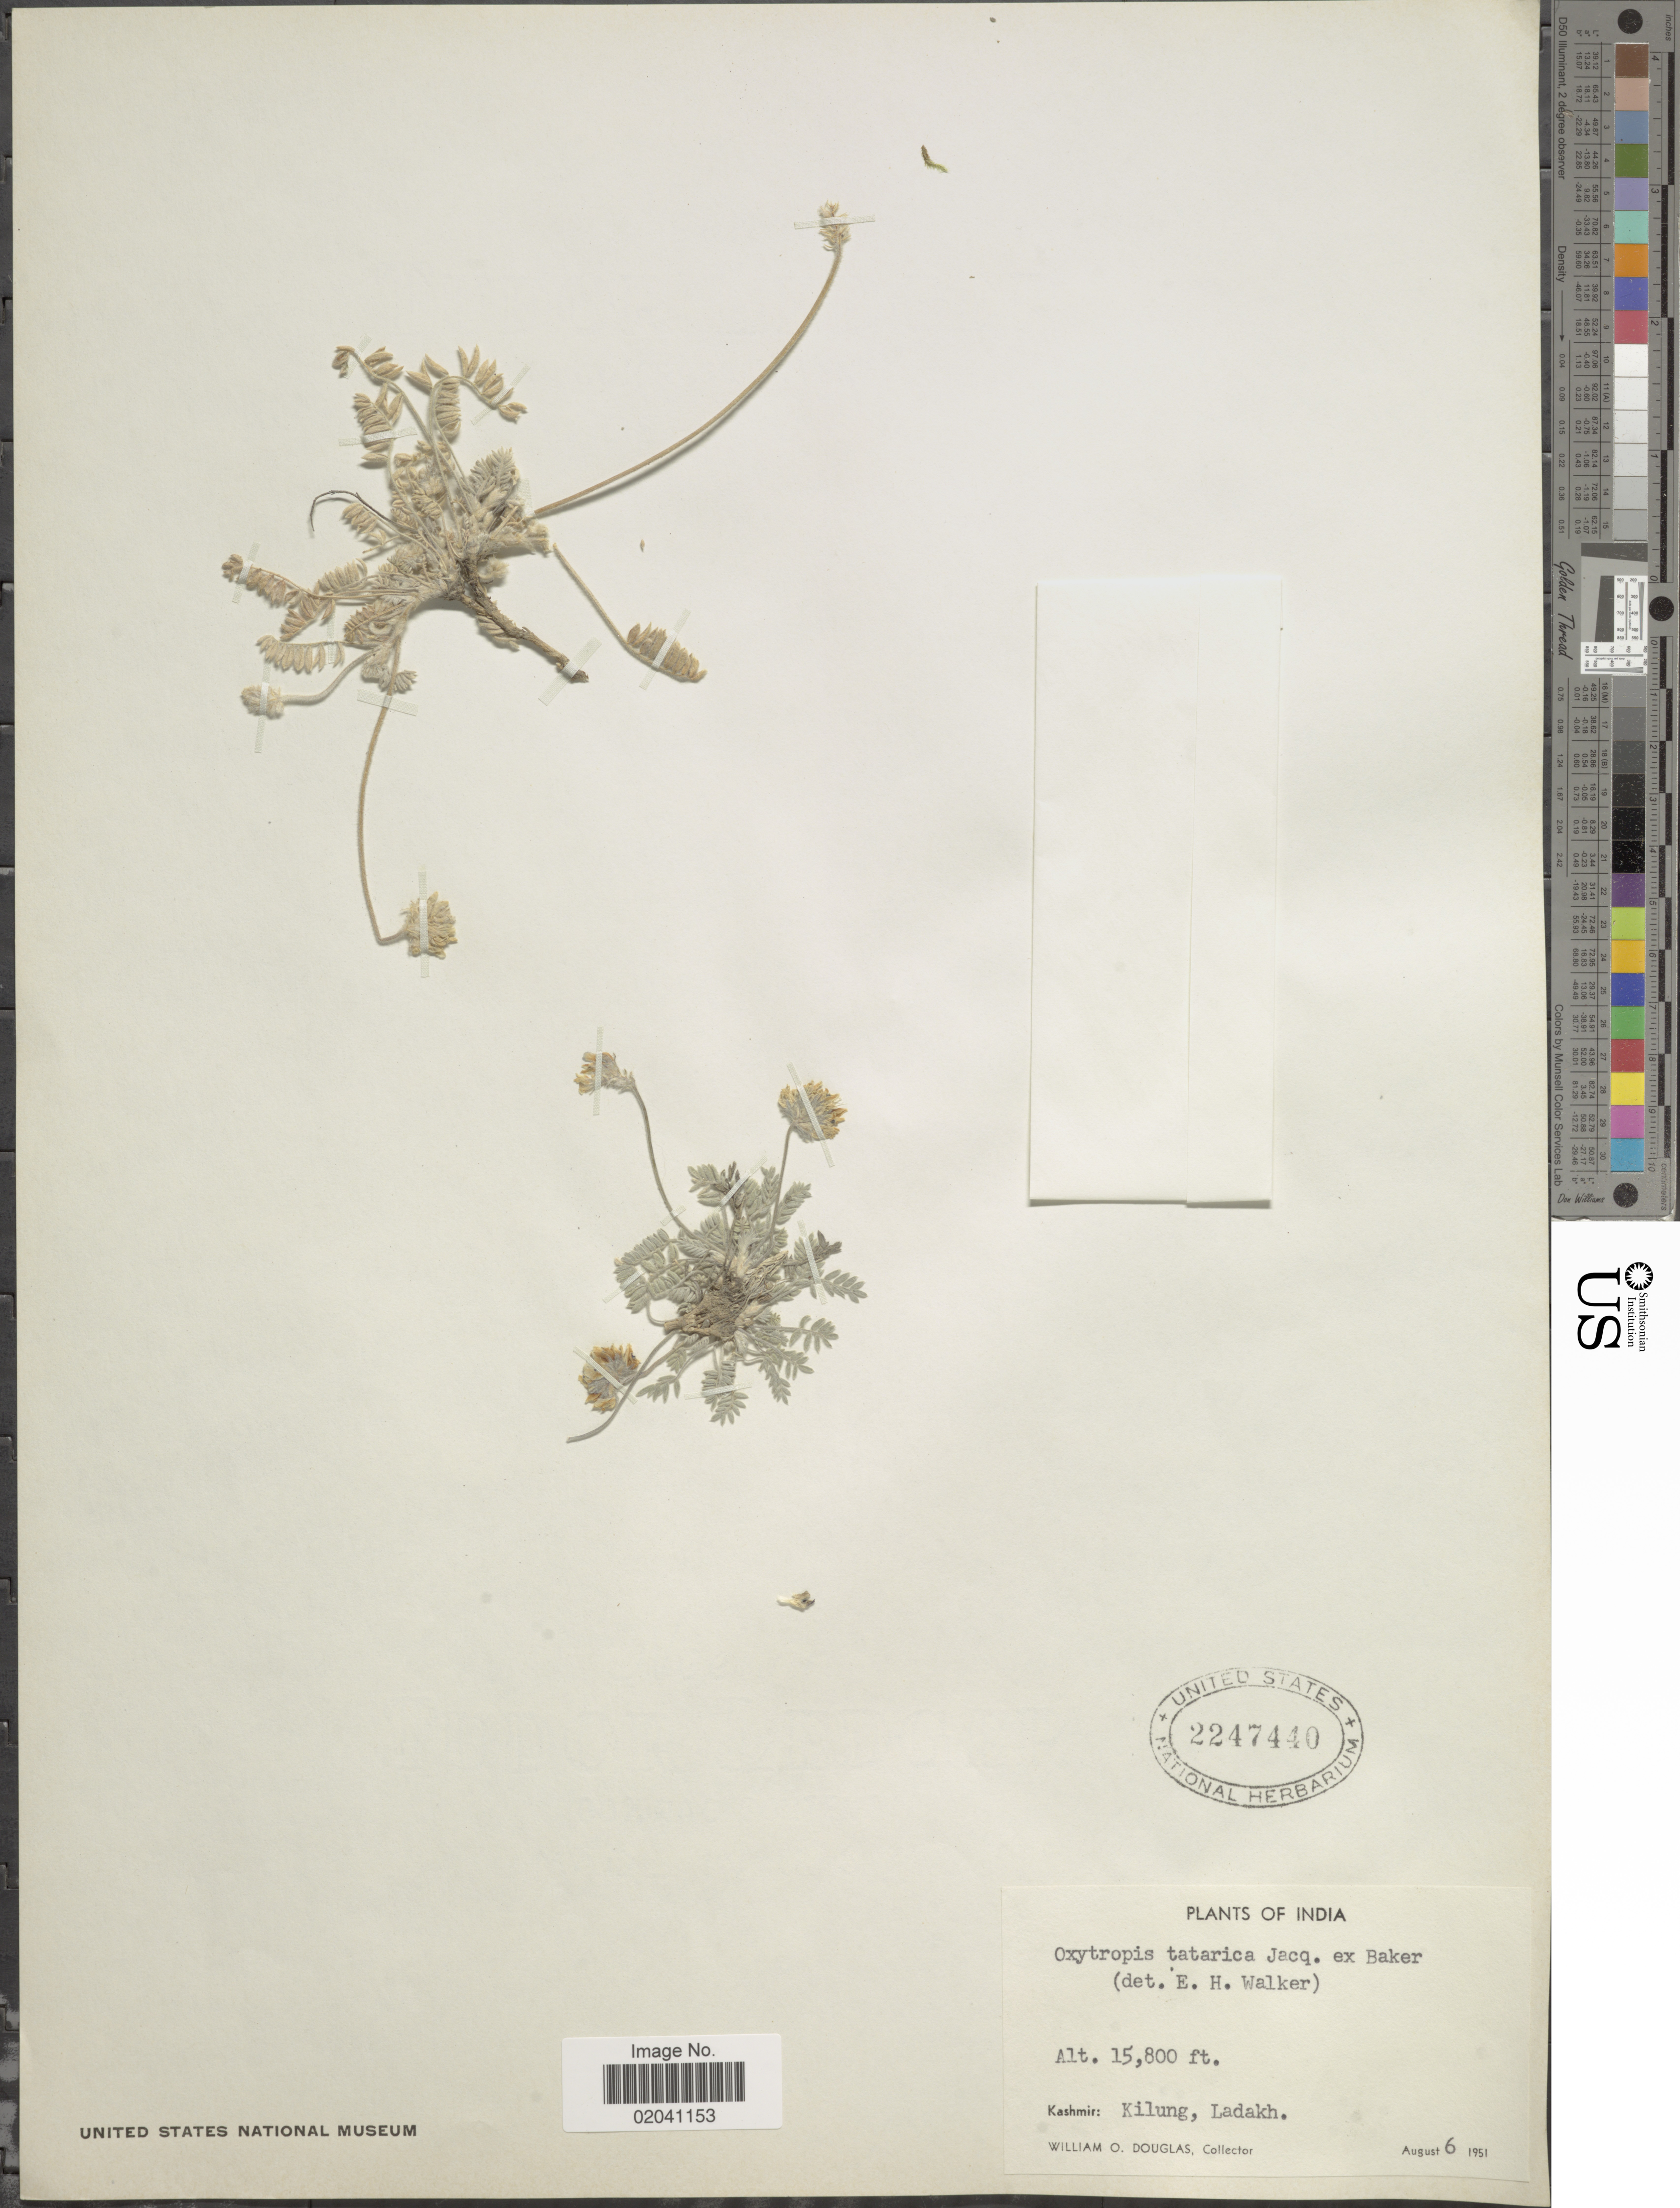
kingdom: Plantae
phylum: Tracheophyta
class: Magnoliopsida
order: Fabales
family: Fabaceae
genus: Oxytropis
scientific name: Oxytropis tatarica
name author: Baker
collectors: W. Douglas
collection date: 1951-08-06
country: India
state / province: Jammu and Kashmir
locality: Kashmir: Kilung, Ladakh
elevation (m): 4816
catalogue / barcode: US 2247440